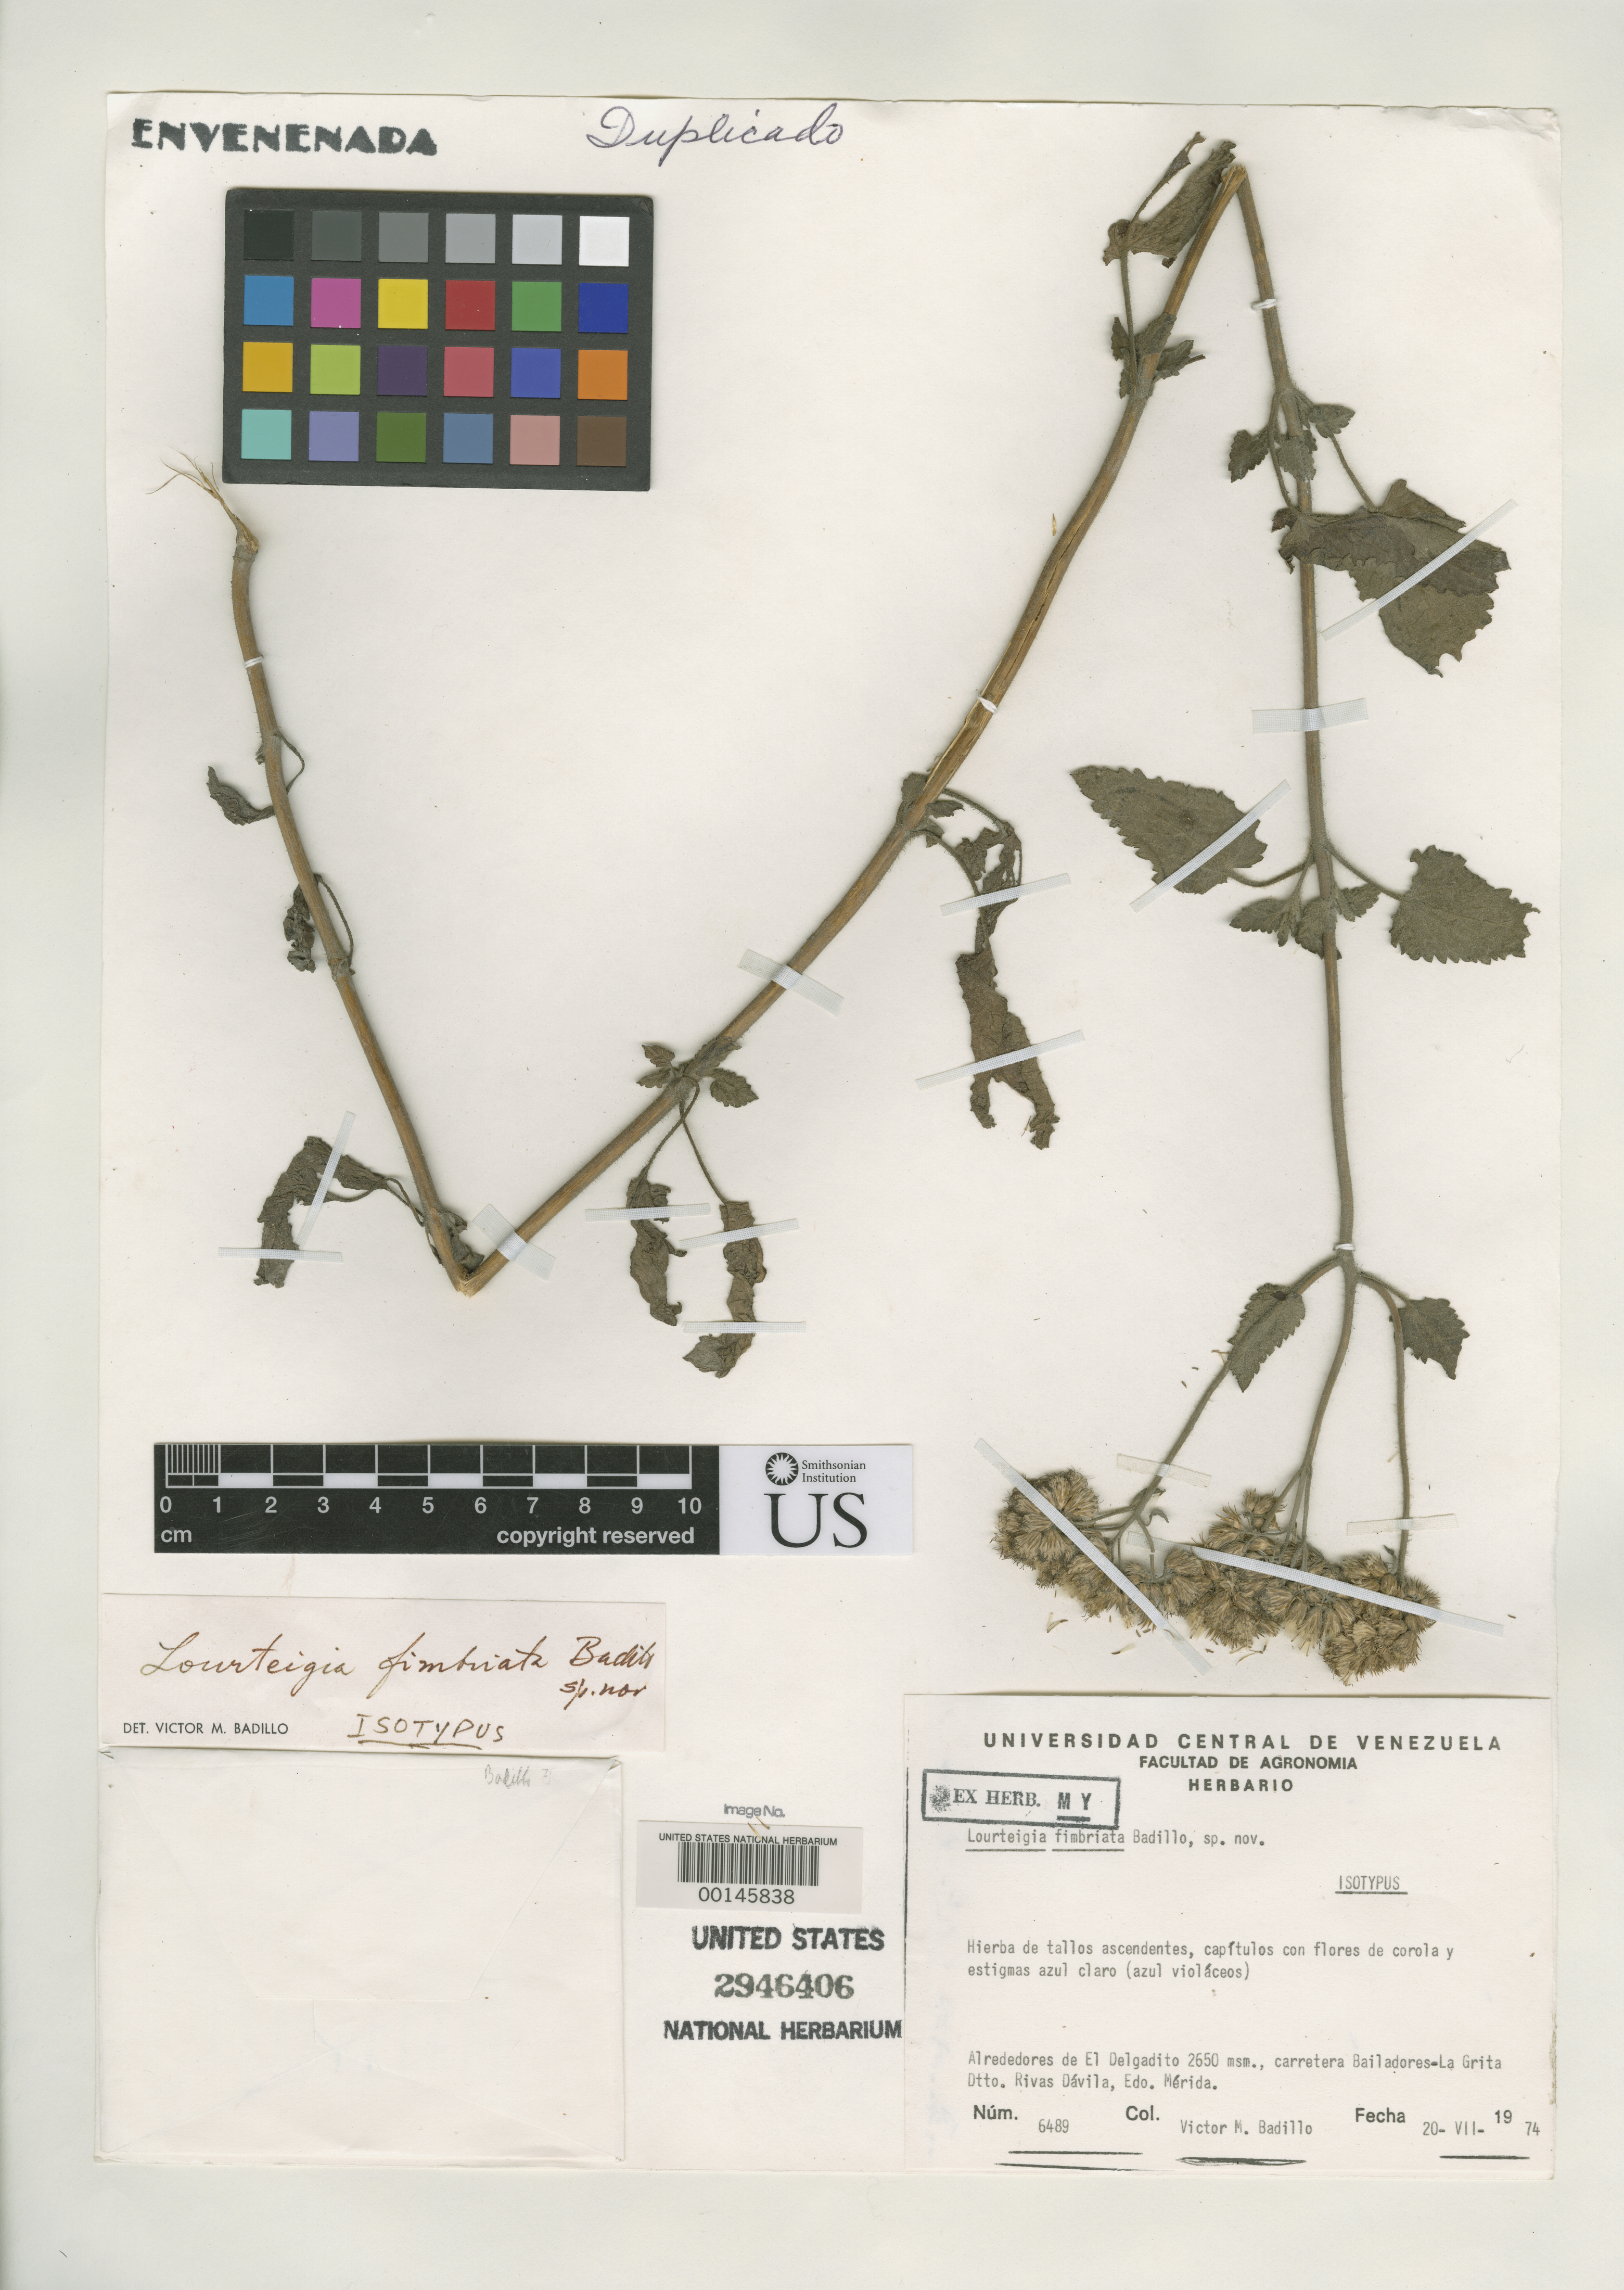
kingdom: Plantae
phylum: Tracheophyta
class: Magnoliopsida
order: Asterales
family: Asteraceae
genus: Lourteigia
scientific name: Lourteigia fimbriata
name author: V.M. Badillo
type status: Isotype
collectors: V. Badillo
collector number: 6489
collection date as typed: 20 Jul 1974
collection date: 1974-07-20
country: Venezuela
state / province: Mérida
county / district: Rivas Dávila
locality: Alrededores de El Delgadadito, carretera Bailadores - La Grita Dto. Rivas Davila Edo. Mérida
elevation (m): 2650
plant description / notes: Protologue cites type as Badillo 6489, and one duplicate received from MY (USNH 2946406), annotated as "Isotypus" by Badillo, bears this collection number. Another US sheet (USNH 2771769) with otherwise identical label data is numbered "6488" and was originally annotated by Badillo as "Isoparatypus" (with "para" later obliterated). 6488 is not cited in the protologue as a paratype and this specimen is presumably mis-numbered.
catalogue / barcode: US 2946406